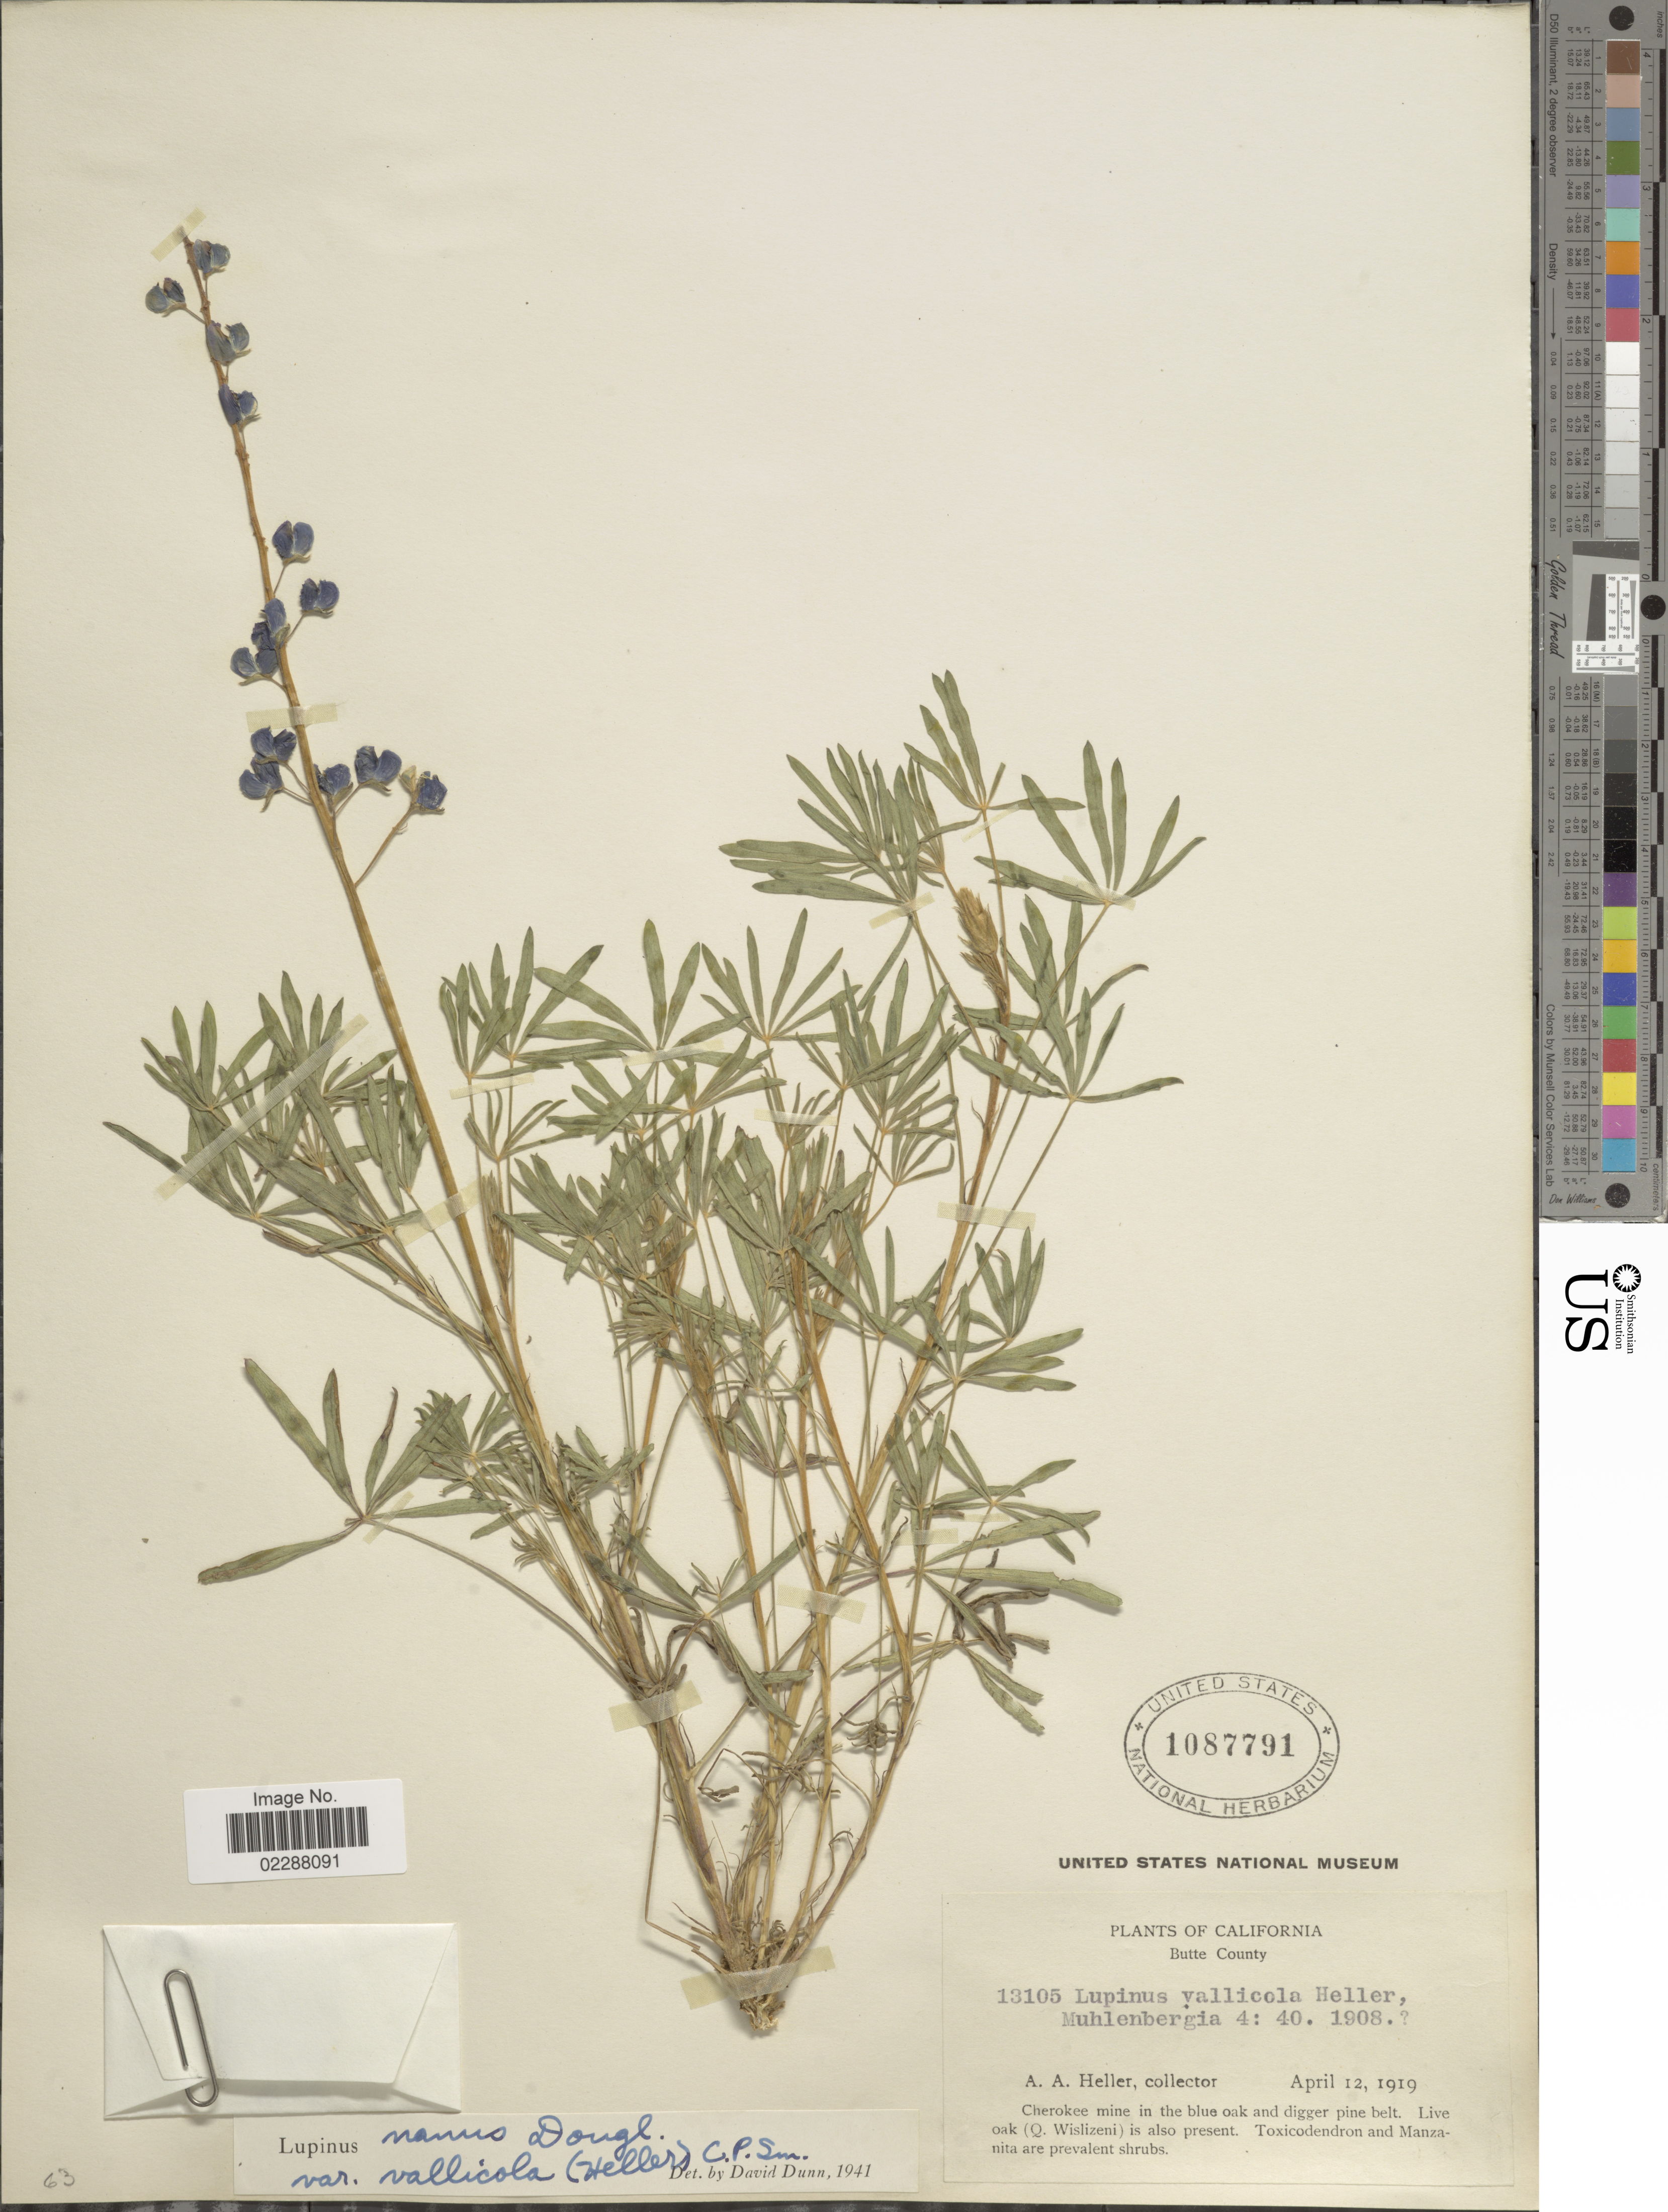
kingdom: Plantae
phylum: Tracheophyta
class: Magnoliopsida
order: Fabales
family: Fabaceae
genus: Lupinus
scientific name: Lupinus vallicola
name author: A. Heller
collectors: A. A. Heller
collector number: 13105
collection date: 1919-04-12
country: United States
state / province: California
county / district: Butte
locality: Butte County, Cherokee mine in the blue oak and digger pine belt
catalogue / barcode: US 1087791